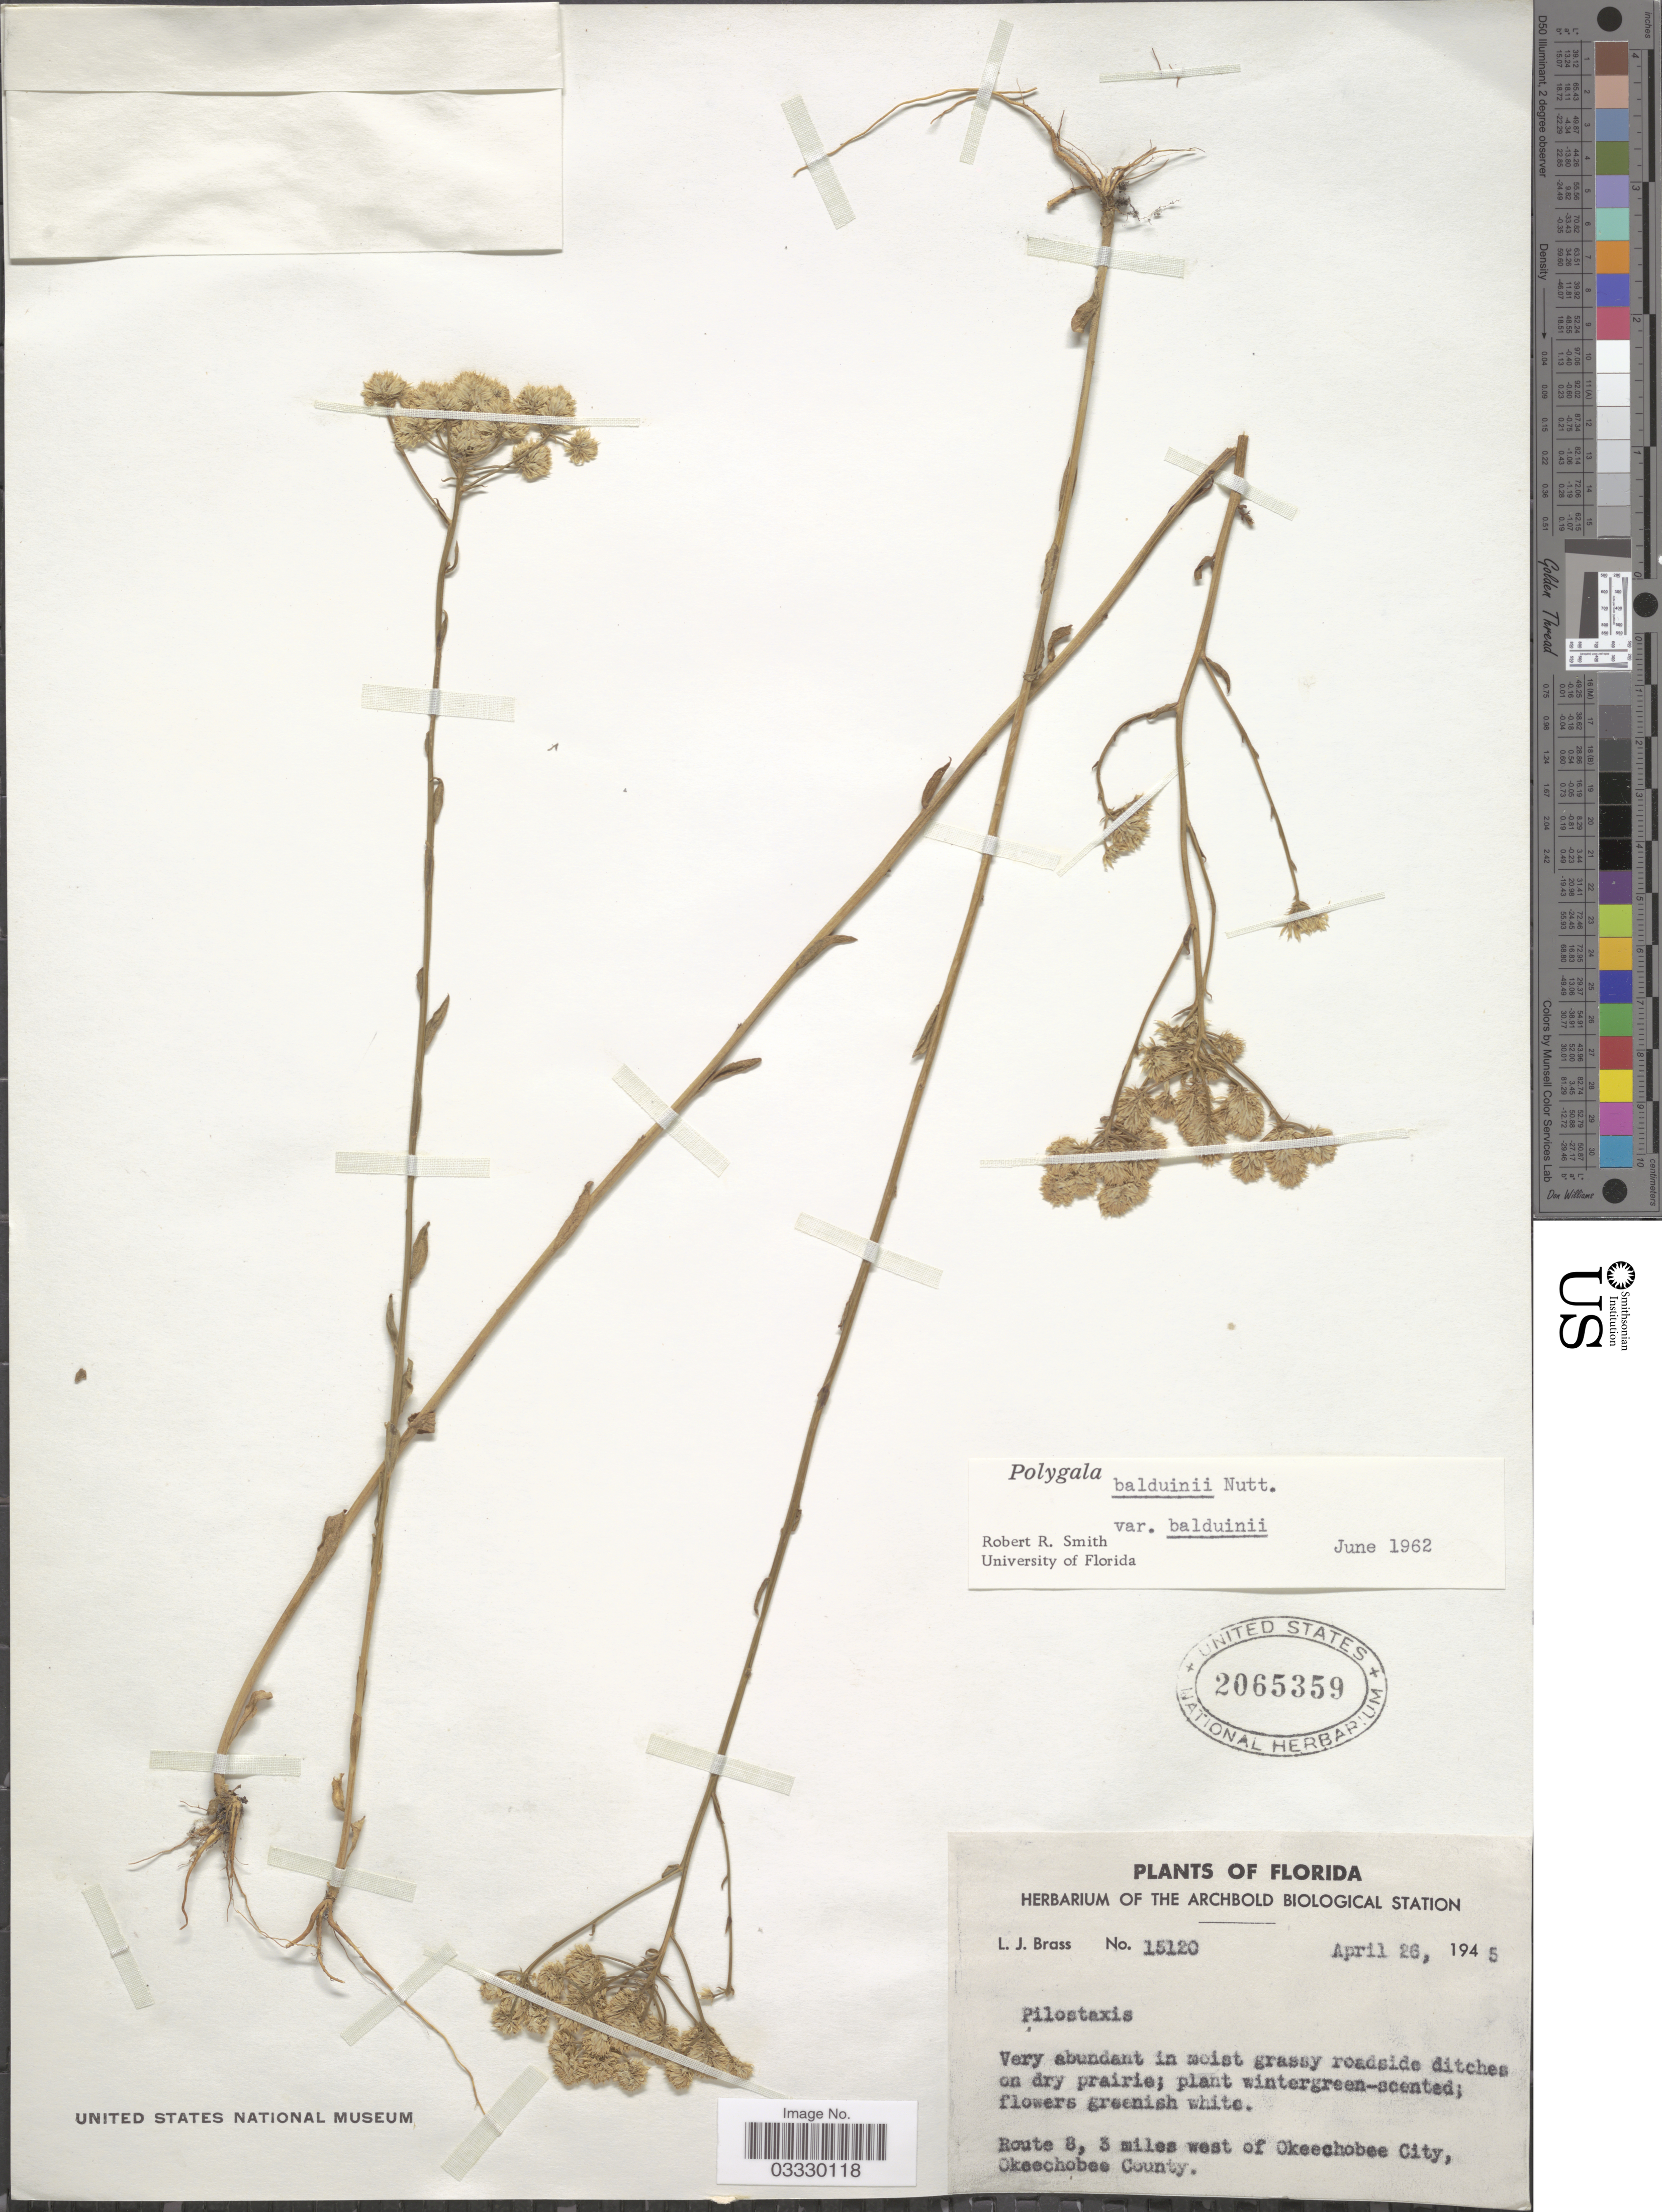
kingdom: Plantae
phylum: Tracheophyta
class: Magnoliopsida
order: Fabales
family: Polygalaceae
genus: Polygala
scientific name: Polygala balduinii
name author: Nutt.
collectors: L. J. Brass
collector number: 15120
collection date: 1945-04-26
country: United States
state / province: Florida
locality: Route 8, 3 miles west of Okeechobee City, Okeechobee County.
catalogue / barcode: US 2065359